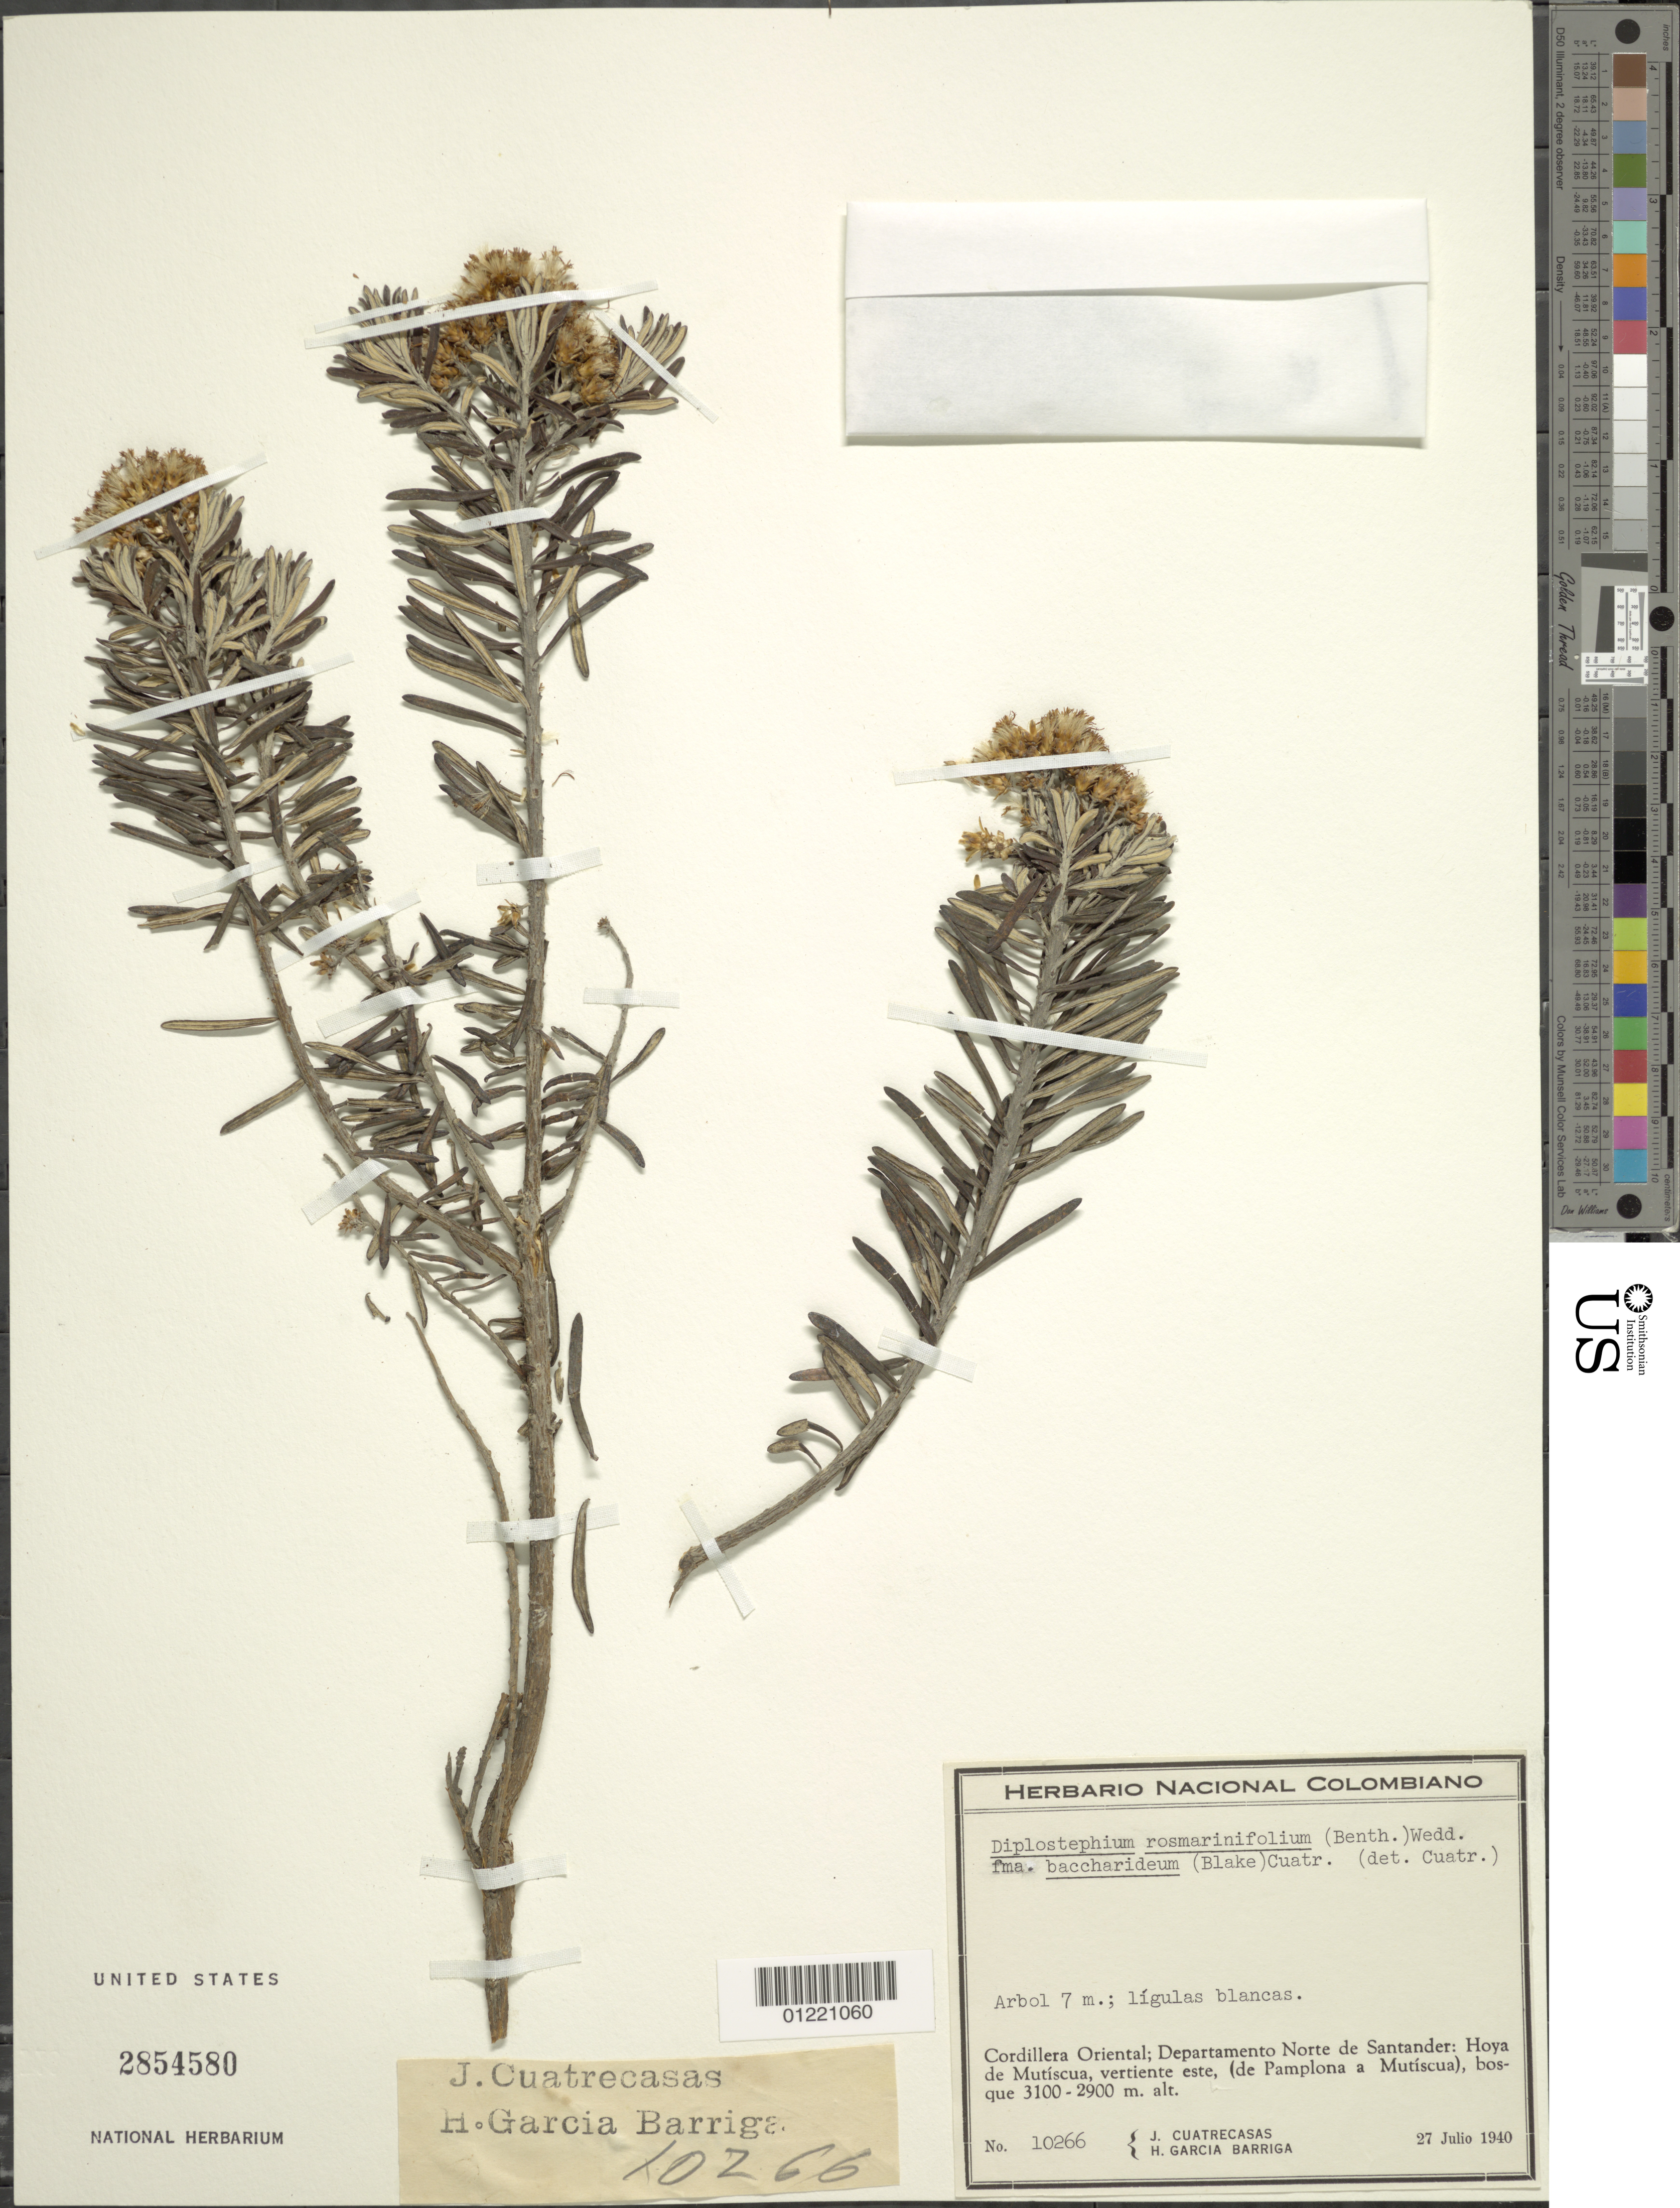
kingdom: Plantae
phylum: Tracheophyta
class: Magnoliopsida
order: Asterales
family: Asteraceae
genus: Diplostephium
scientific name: Diplostephium rosmarinifolium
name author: (Benth.) Wedd.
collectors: J. Cuatrecasas & H. García Barriga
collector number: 10266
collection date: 1940-07-27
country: Colombia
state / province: Norte de Santander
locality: Hoya de Mutíscua, vertiente este, (de Pamplona a Mutíscua).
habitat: bosque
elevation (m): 2900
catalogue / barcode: US 2854580